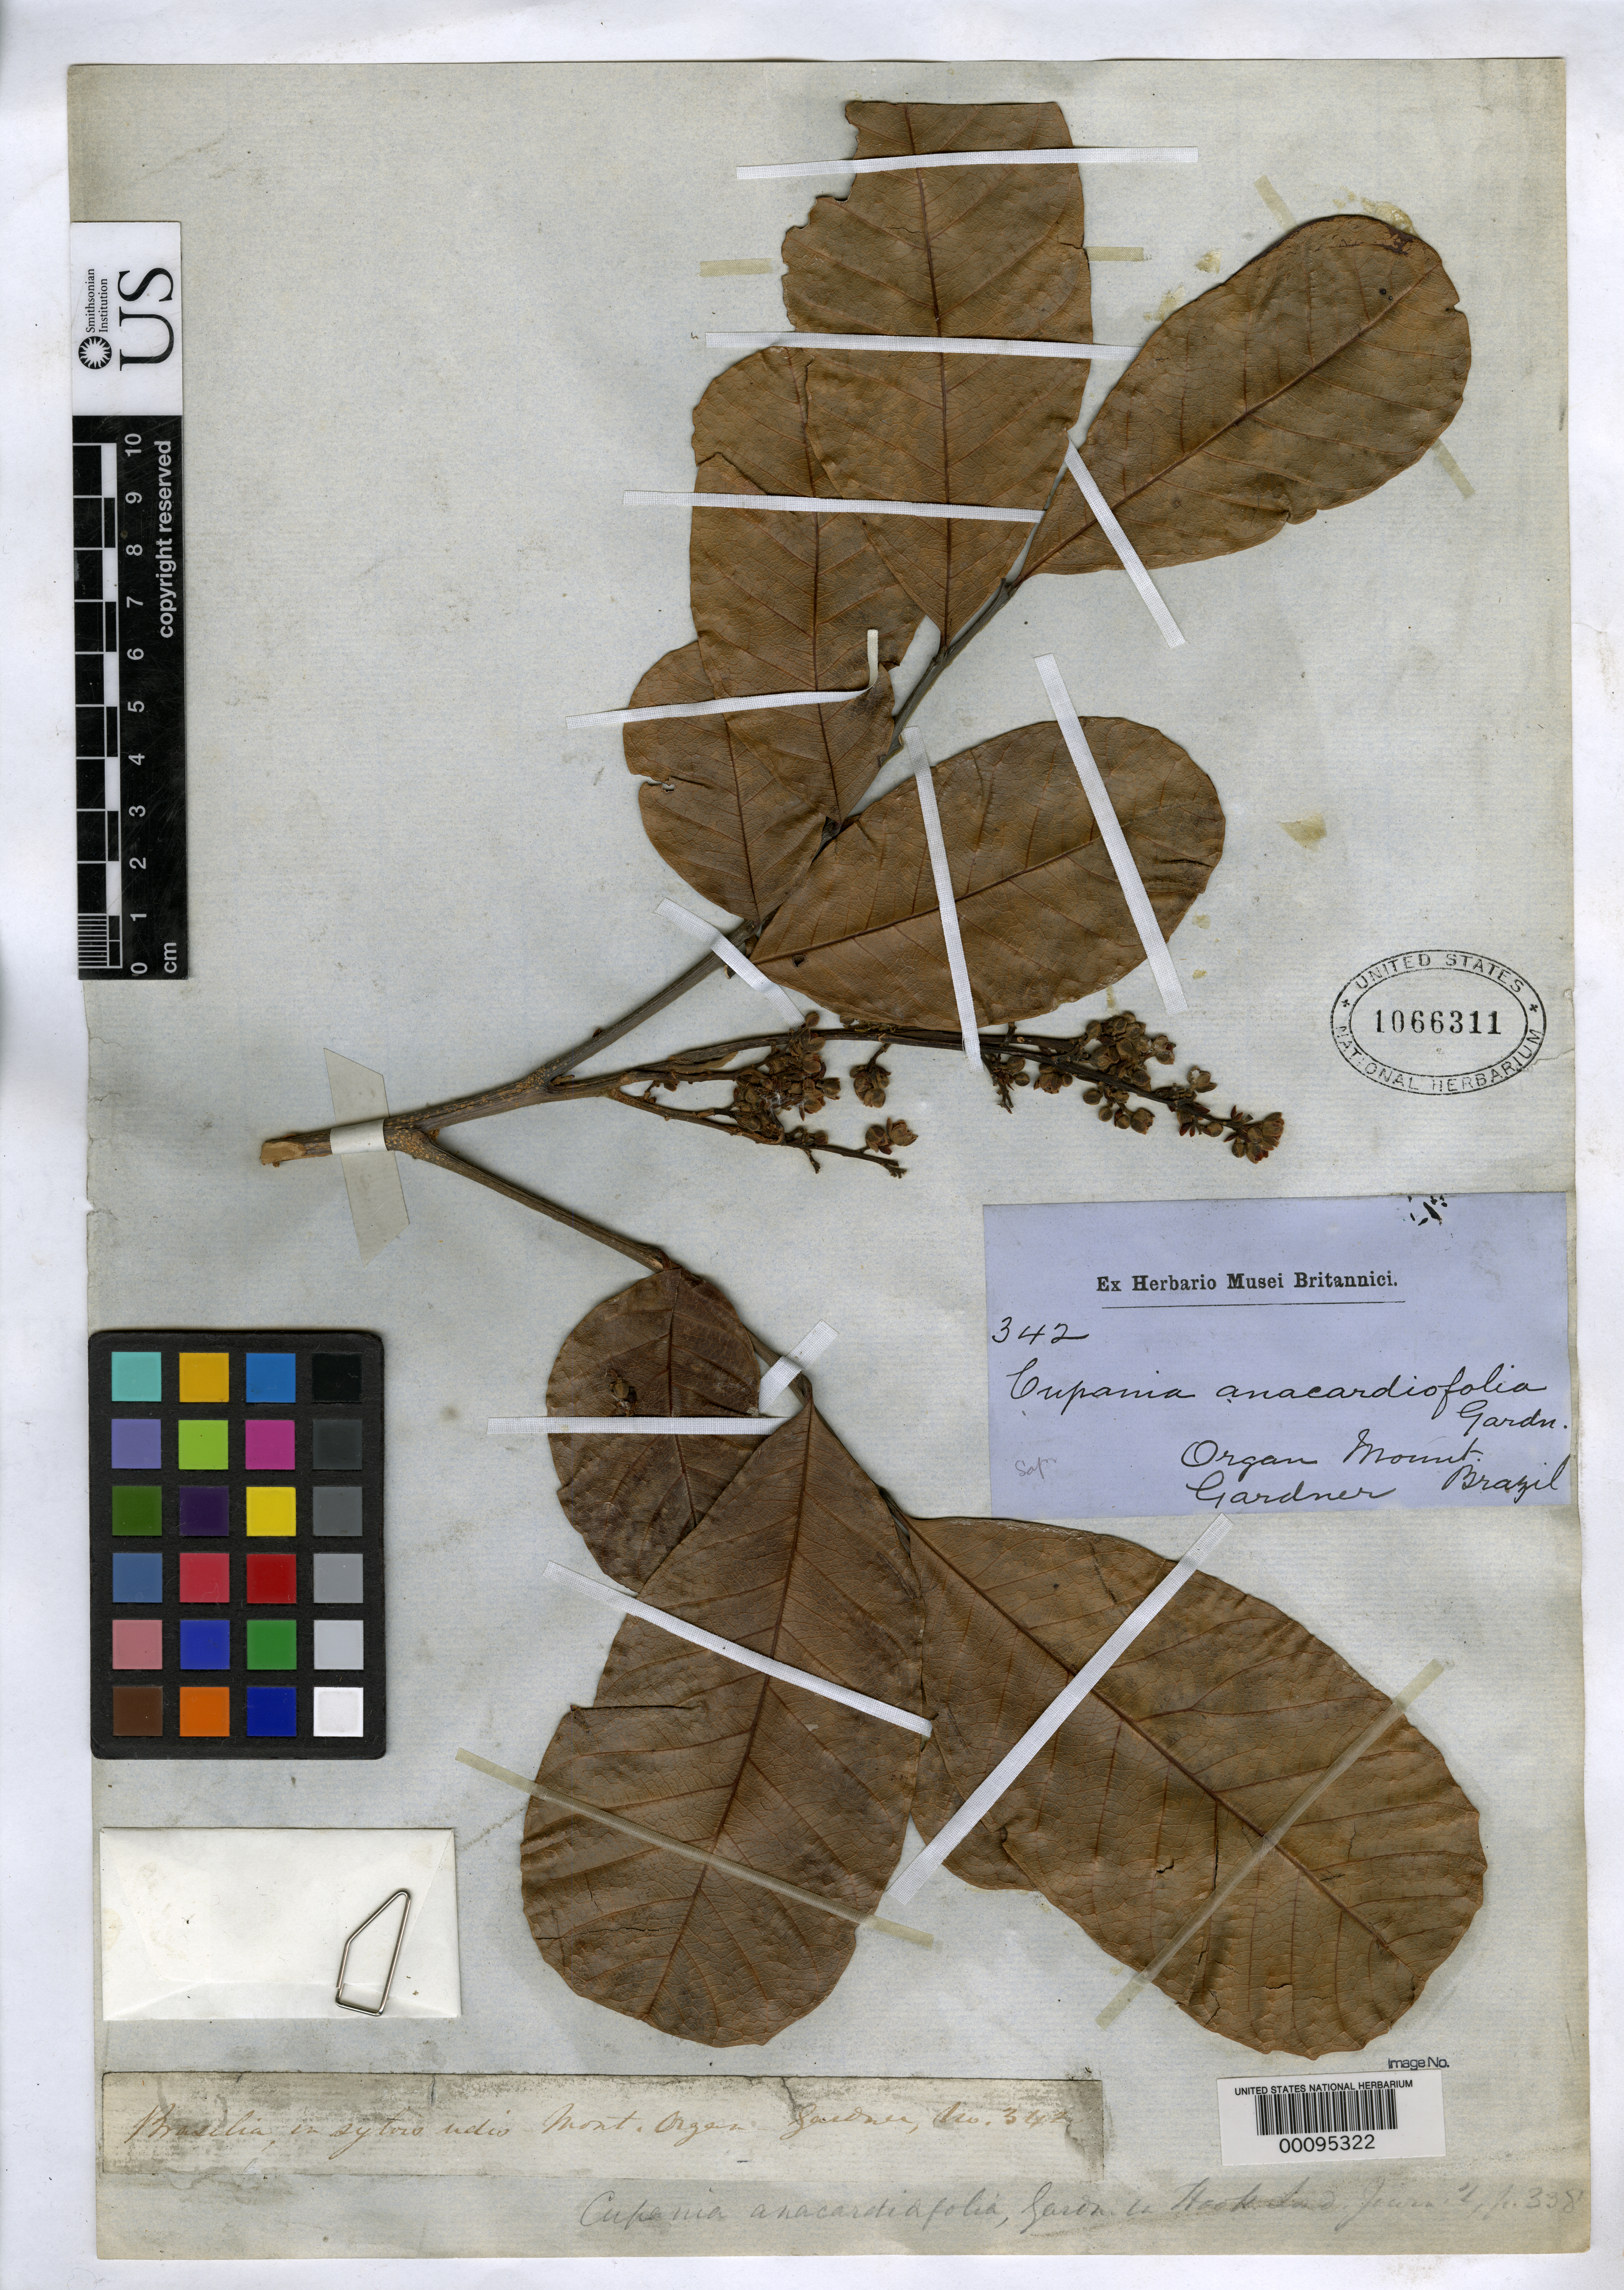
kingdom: Plantae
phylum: Tracheophyta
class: Magnoliopsida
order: Sapindales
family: Sapindaceae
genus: Cupania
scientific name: Cupania anacardiaefolia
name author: Gardner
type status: Isotype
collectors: G. Gardner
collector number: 342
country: Brazil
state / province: Rio de Janeiro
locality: Organ Mountains.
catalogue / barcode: US 1066311